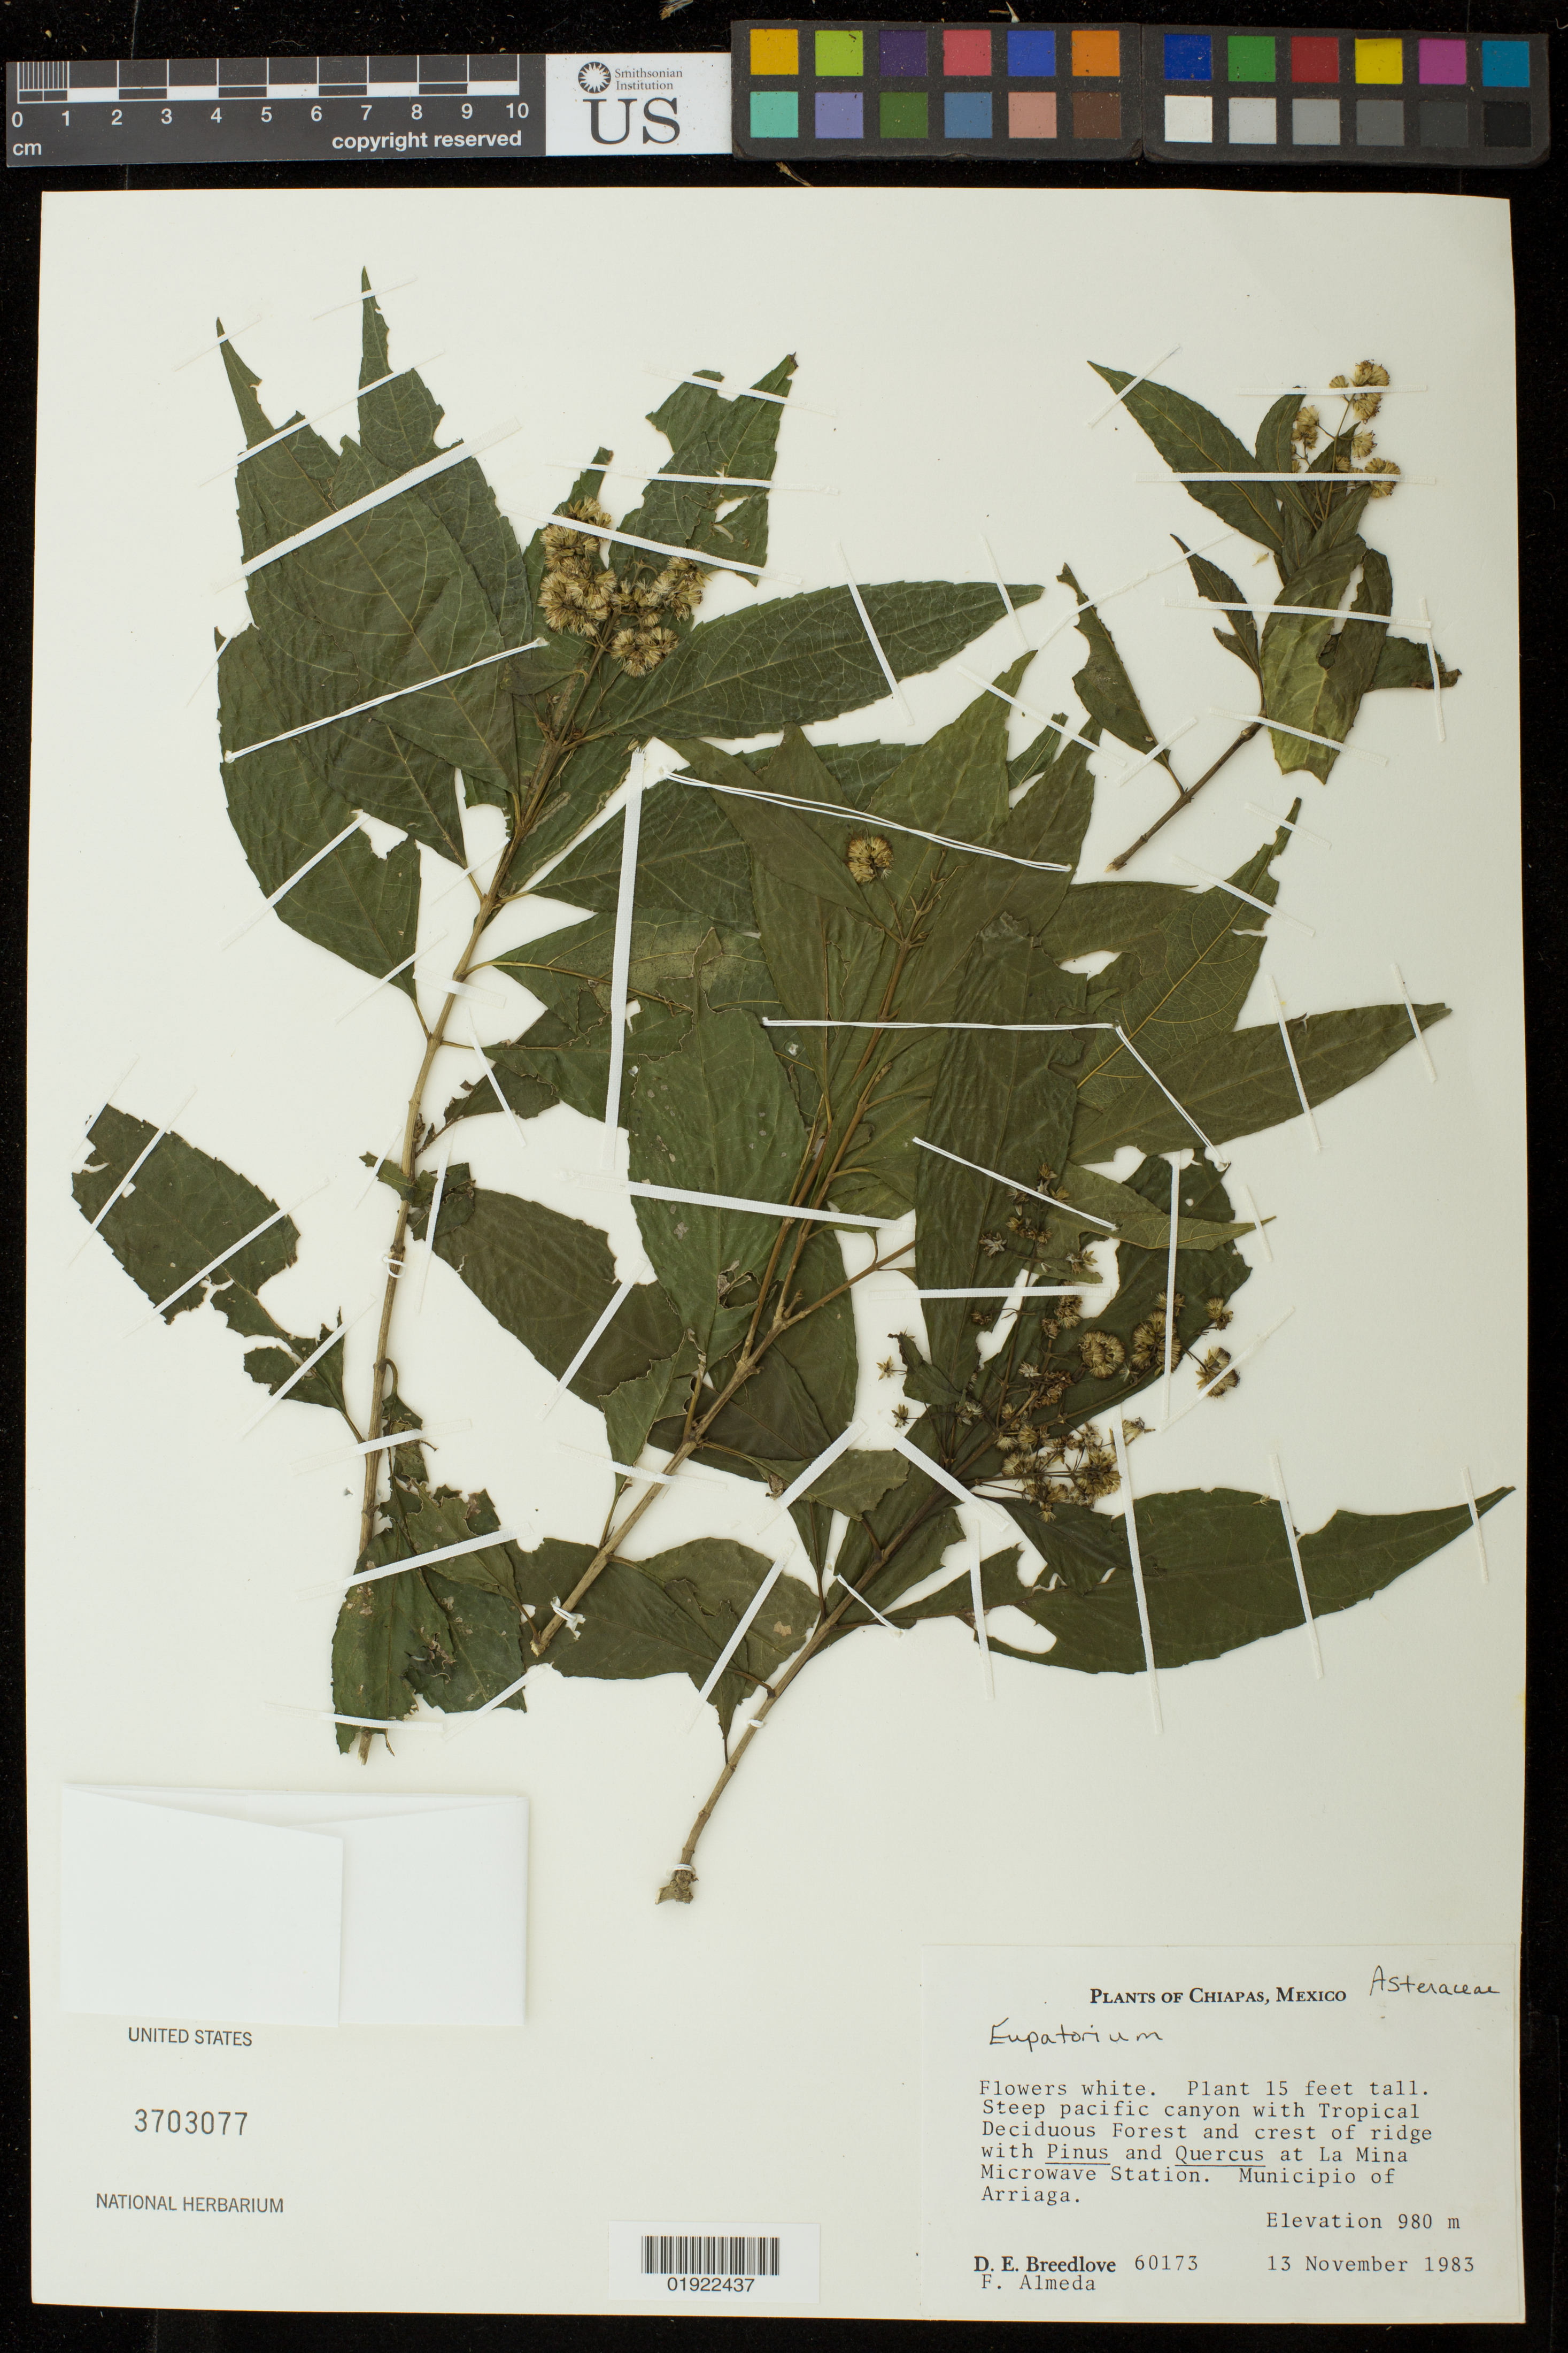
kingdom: Plantae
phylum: Tracheophyta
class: Magnoliopsida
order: Asterales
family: Asteraceae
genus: Eupatorium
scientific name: Eupatorium sp.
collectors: D. E. Breedlove & F. Almeda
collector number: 60173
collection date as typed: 13 November 1983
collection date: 1983-11-13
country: Mexico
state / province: Chiapas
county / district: Arriaga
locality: at La Mina Microwave Station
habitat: steep pacific canyon with tropical deciduous forest and crest of ridge with Pinus and Quercus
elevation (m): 980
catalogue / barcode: US 3703077